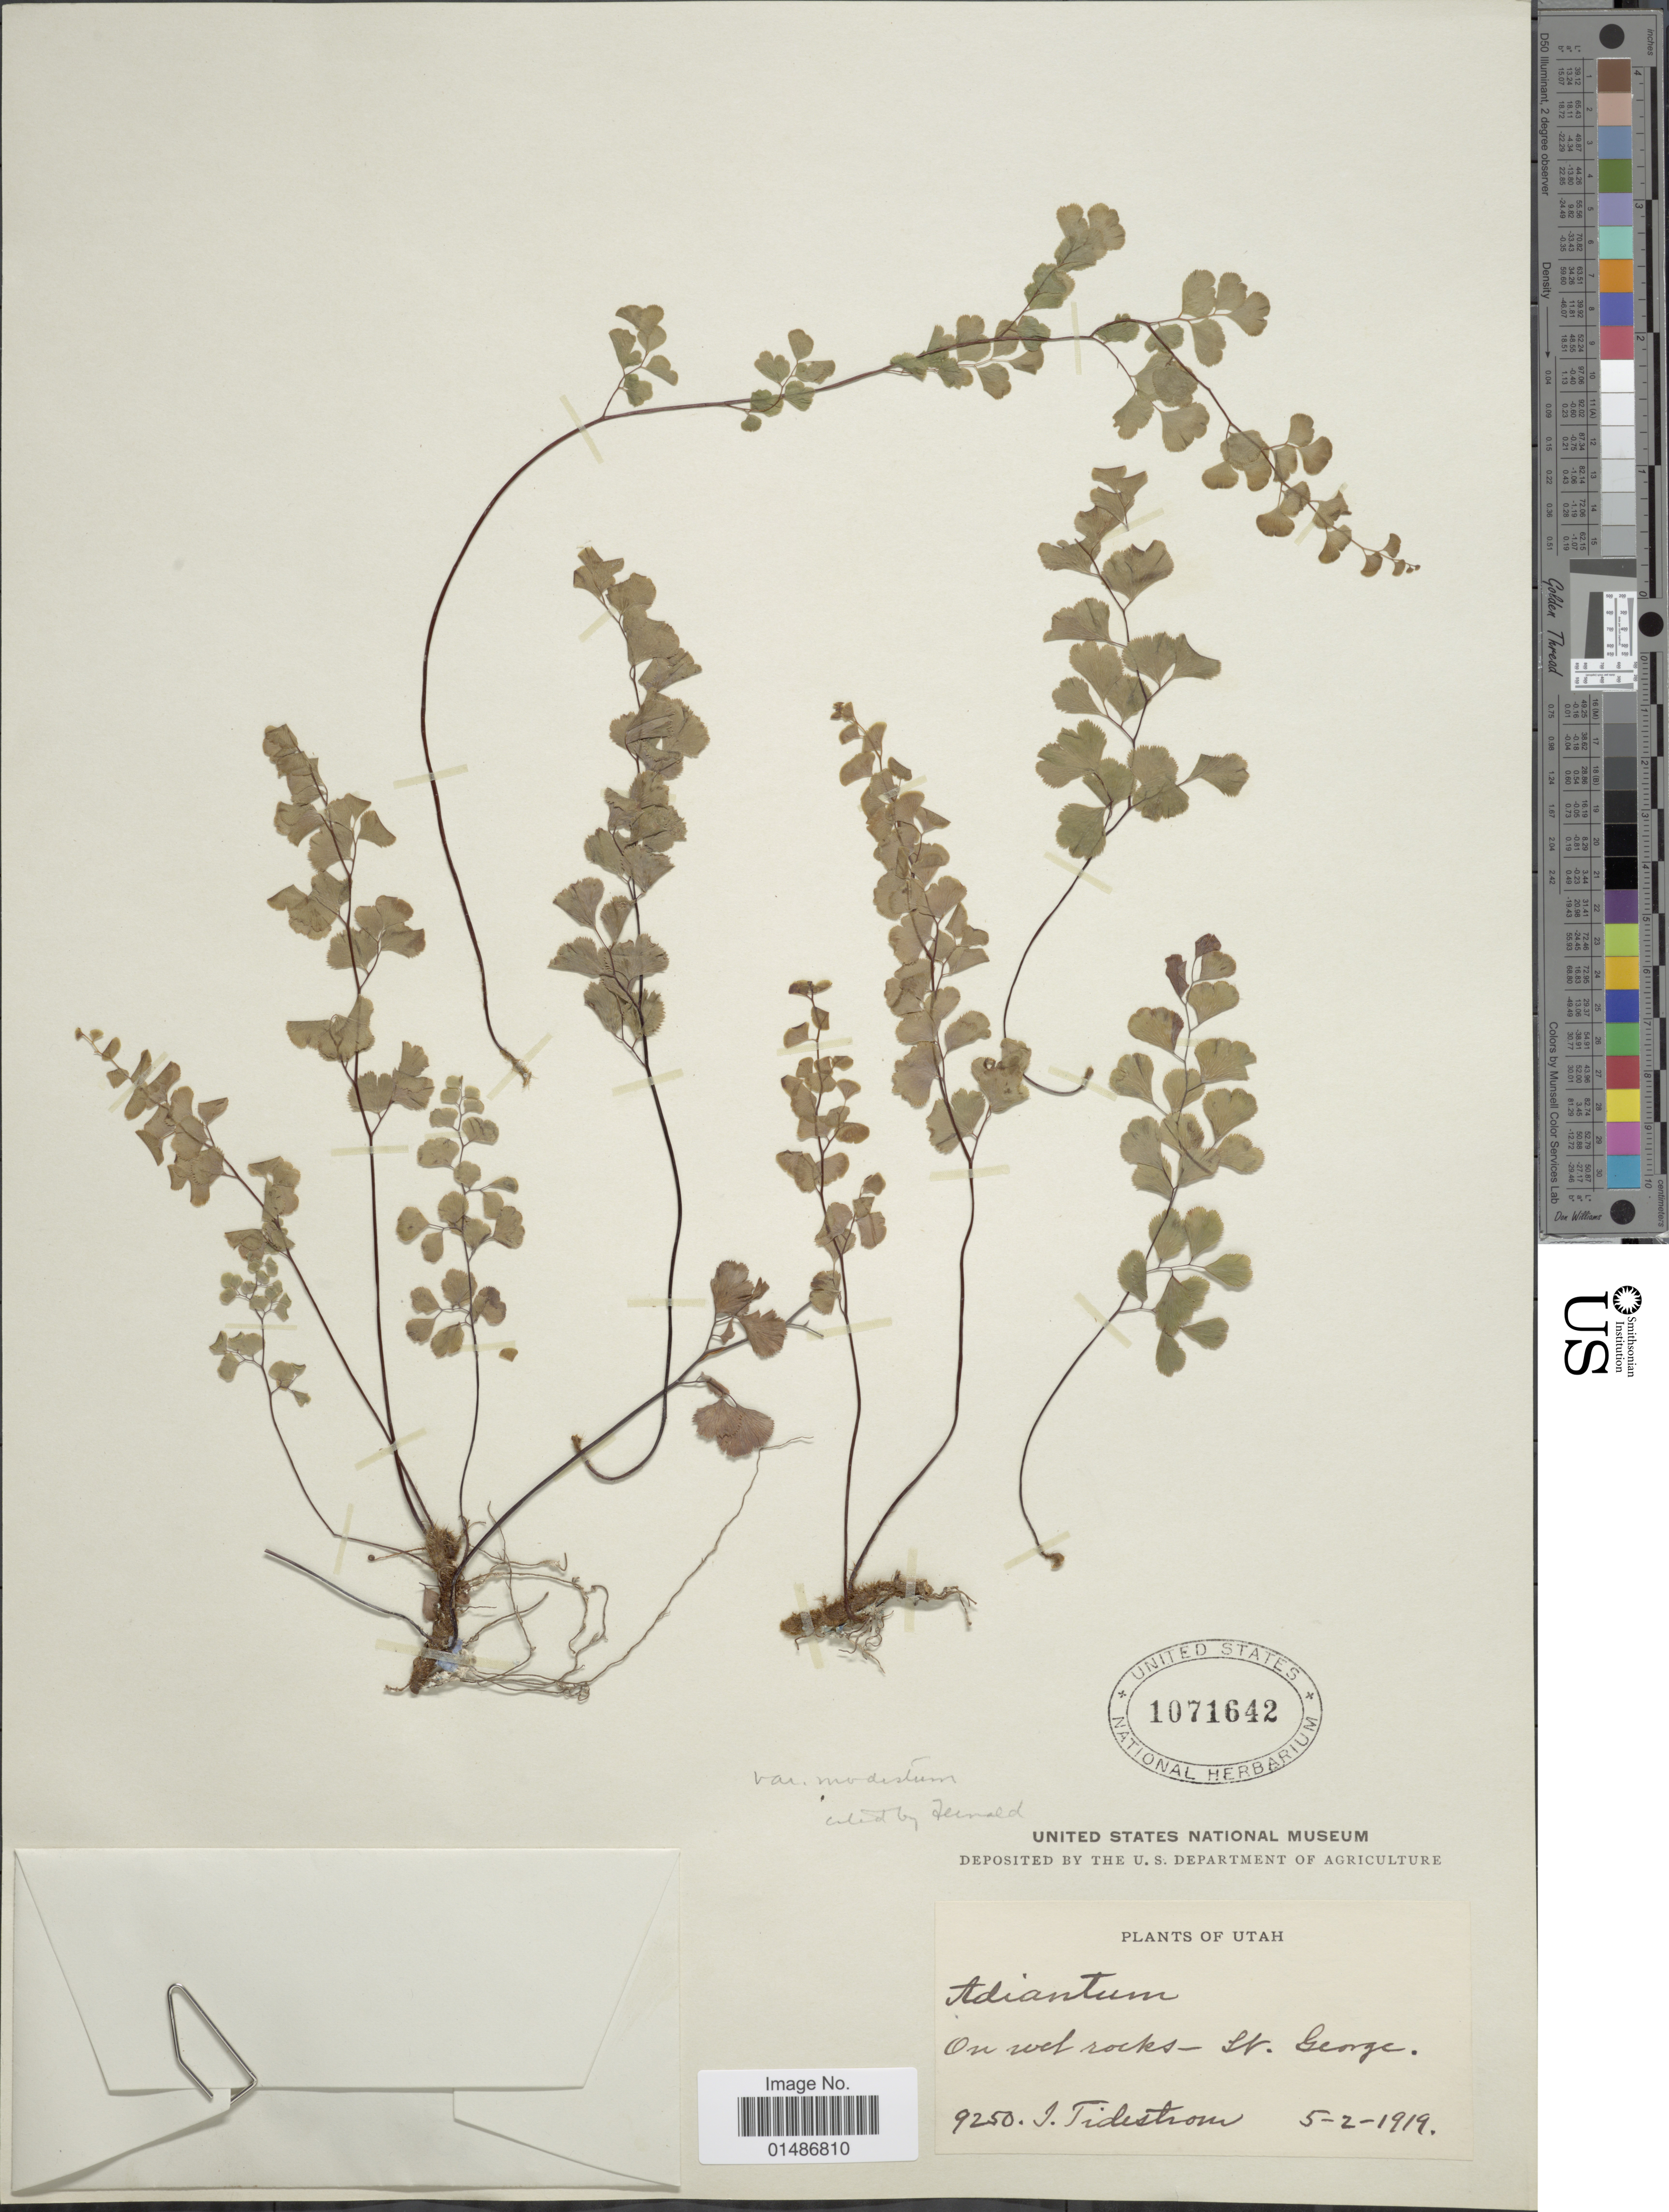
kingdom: Plantae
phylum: Tracheophyta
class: Polypodiopsida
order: Polypodiales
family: Pteridaceae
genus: Adiantum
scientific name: Adiantum capillus-veneris var. modestum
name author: (Underw.) Fernald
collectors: I. F. Tidestrom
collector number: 9250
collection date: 1919-05-02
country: United States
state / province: Utah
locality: On wet rocks- St. George.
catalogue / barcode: US 1071642